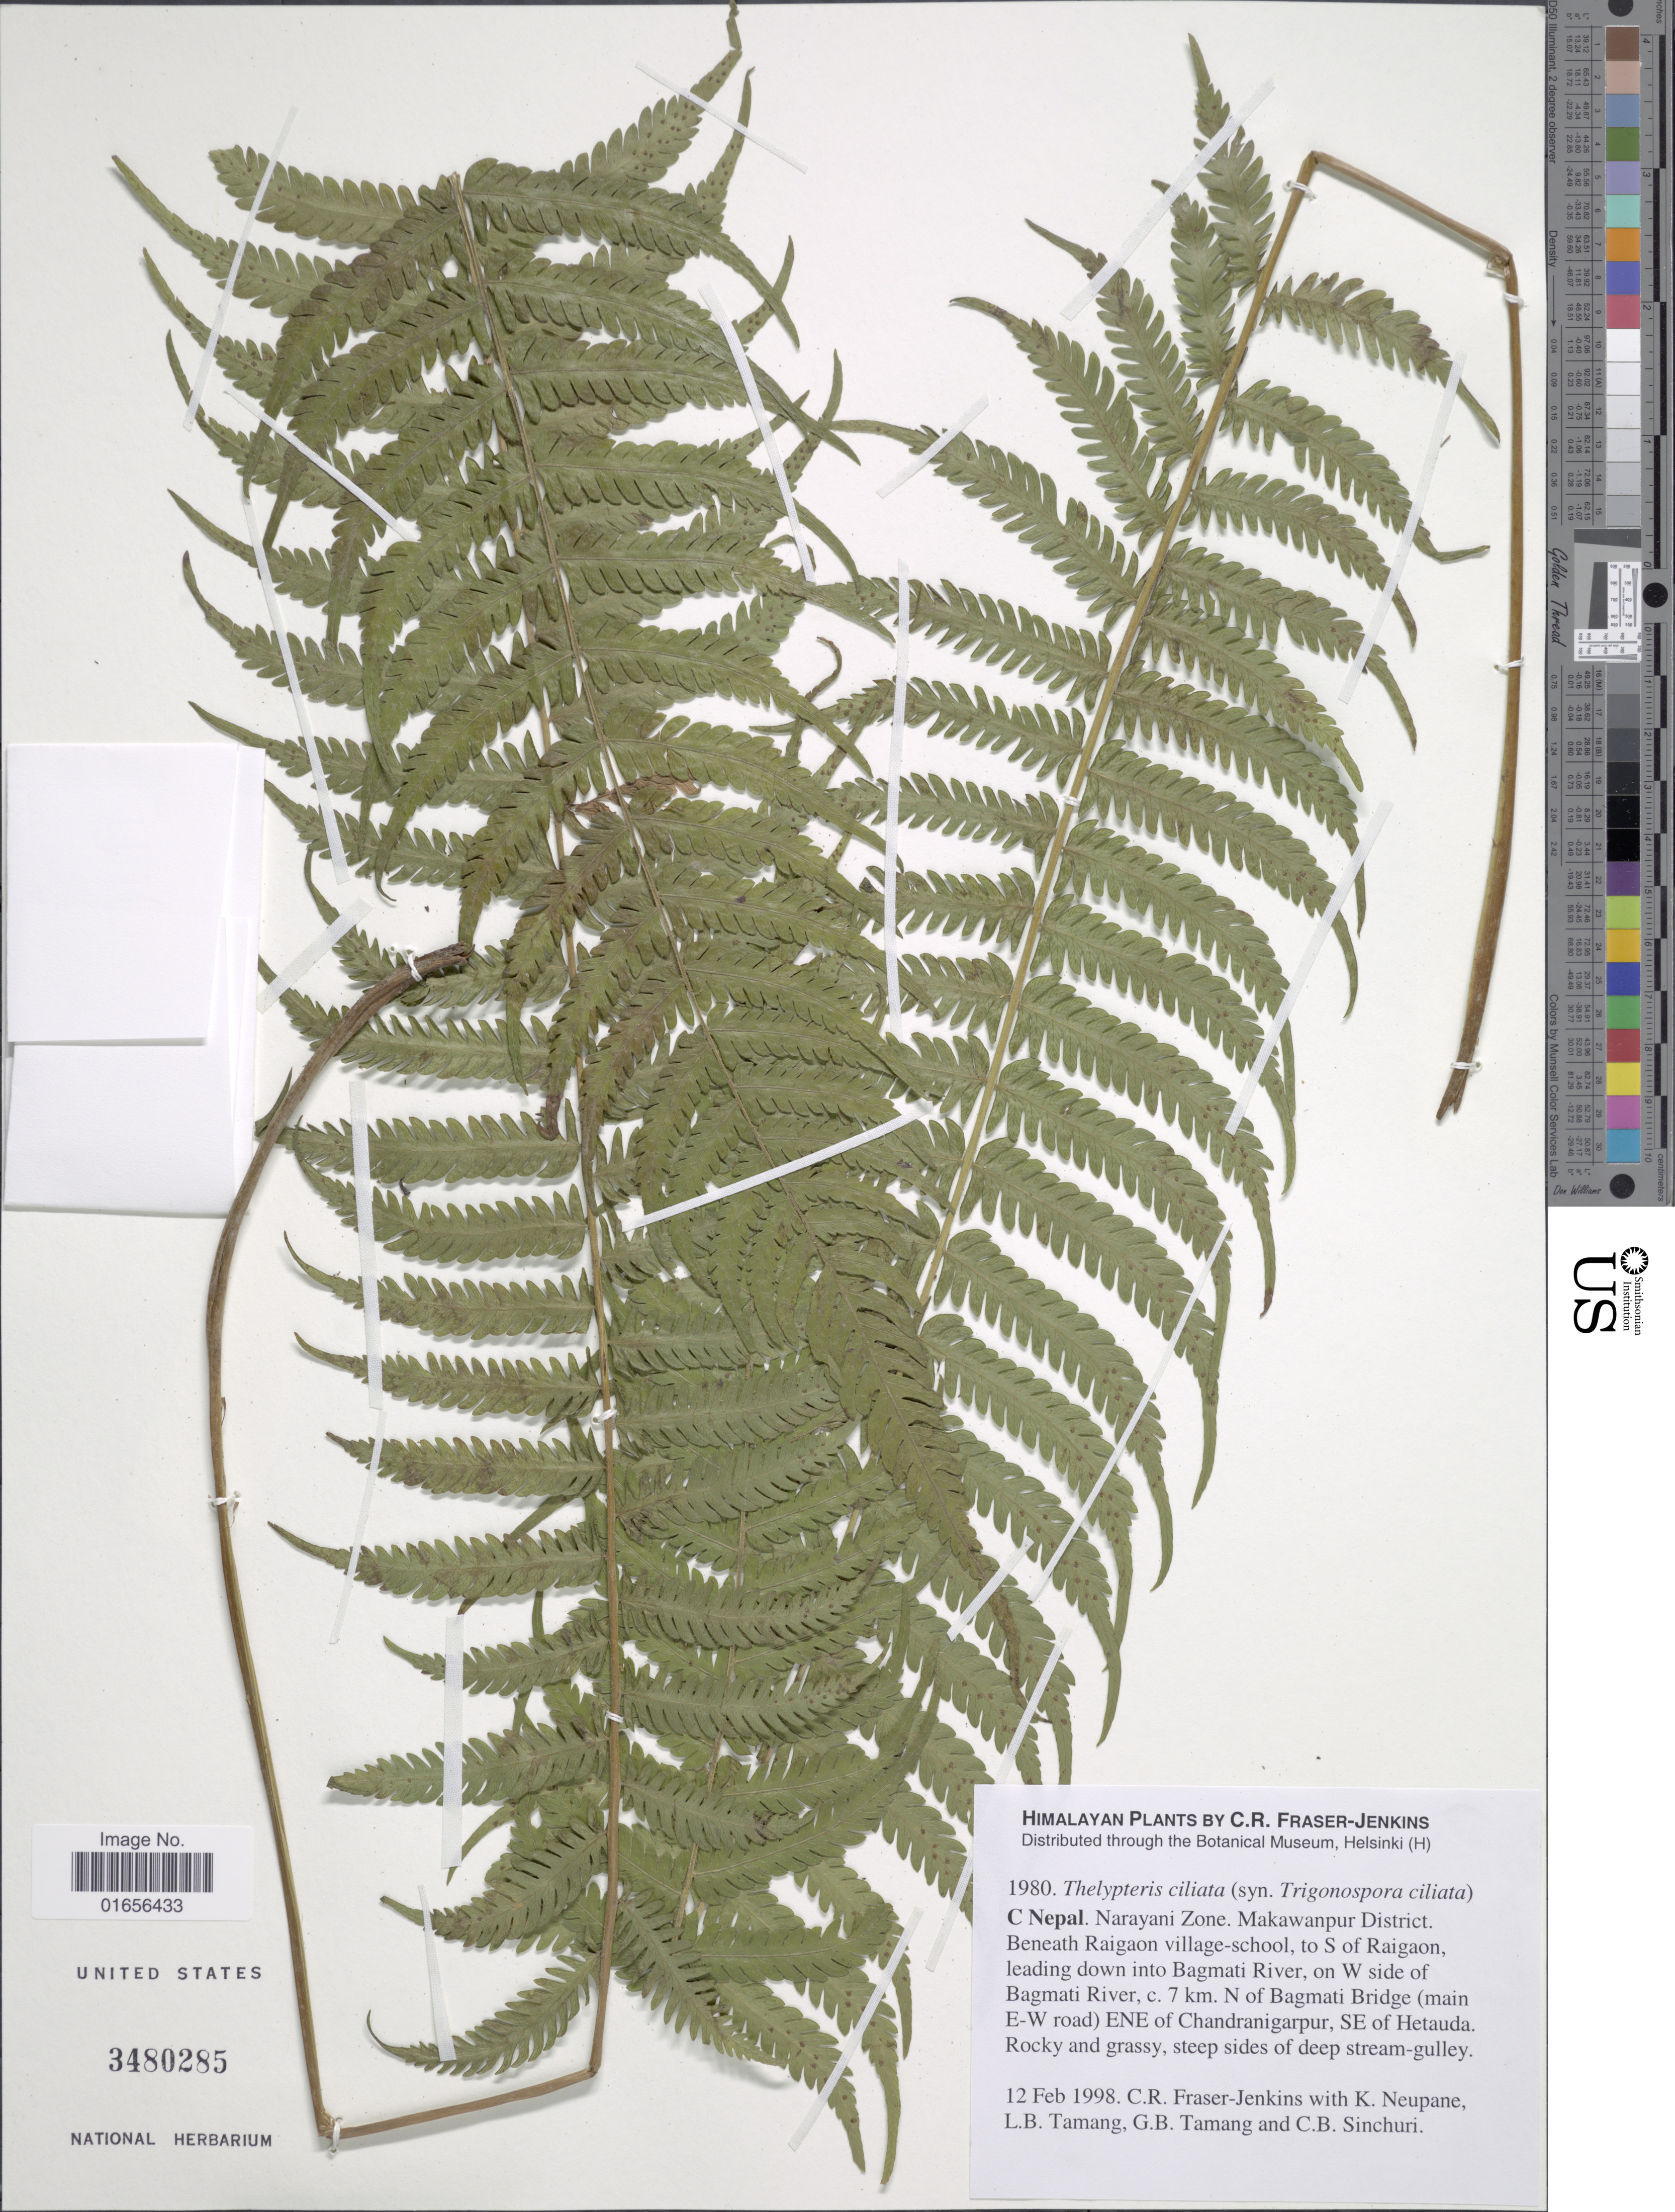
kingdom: Plantae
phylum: Tracheophyta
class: Polypodiopsida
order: Polypodiales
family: Thelypteridaceae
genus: Trigonospora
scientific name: Trigonospora ciliata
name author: (Benth.) Holttum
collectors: C. R. Fraser-Jenkins, K. Neupane, L. Tamang, G. Tamang & C. Sinchuri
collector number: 1980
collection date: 1998-02-12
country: Nepal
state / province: Narayani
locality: Himalaya. C Nepal. Narayani Zone. Makawanpur District. Beneath Raigaon village-school, to S. of Raigaon, leading down into Bagmati River, on W side of Bagmati River, c. 7 km N. of Bagmati Bridge ( Main E-W road) ENE of Chandranigarpur, SE of Hetauda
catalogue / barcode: US 3480285